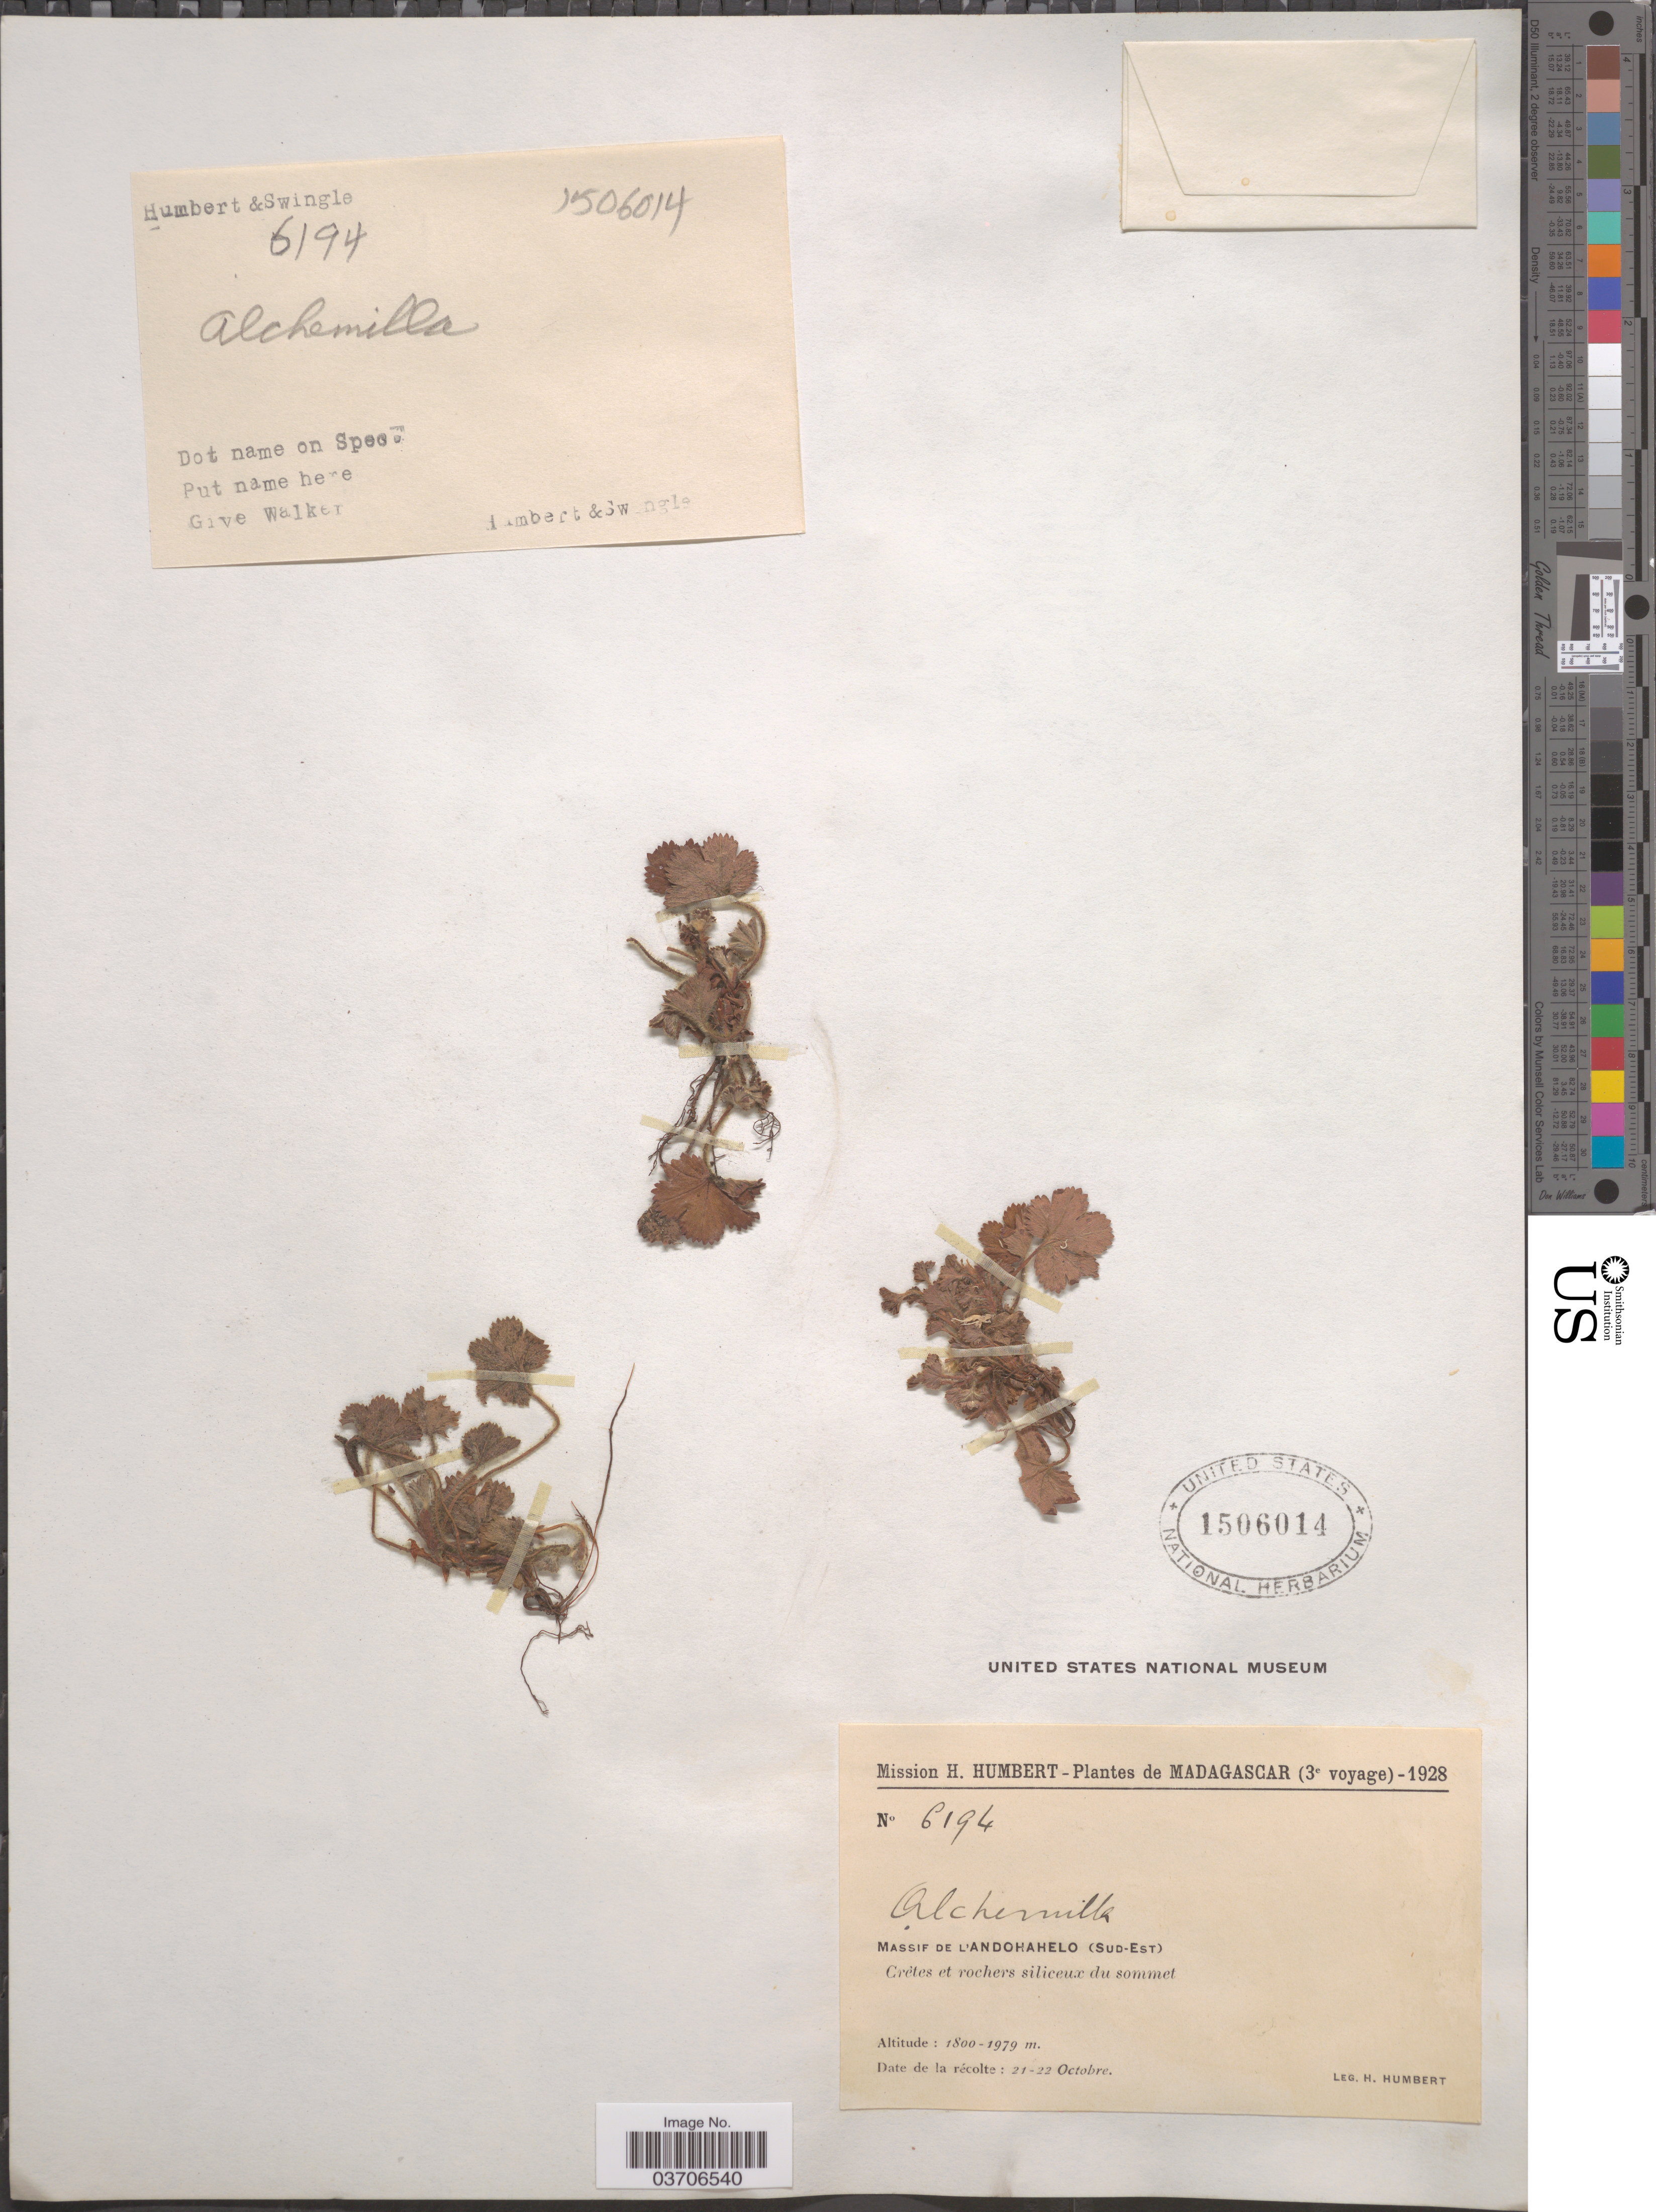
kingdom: Plantae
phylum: Tracheophyta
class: Magnoliopsida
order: Rosales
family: Rosaceae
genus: Alchemilla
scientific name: Alchemilla sp.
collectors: H. Humbert & -. Swingle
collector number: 6194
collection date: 1928-10-21/1928-10-22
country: Madagascar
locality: Massif de L'Andohahelo (Sud-Est).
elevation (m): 1800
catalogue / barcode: US 1506014